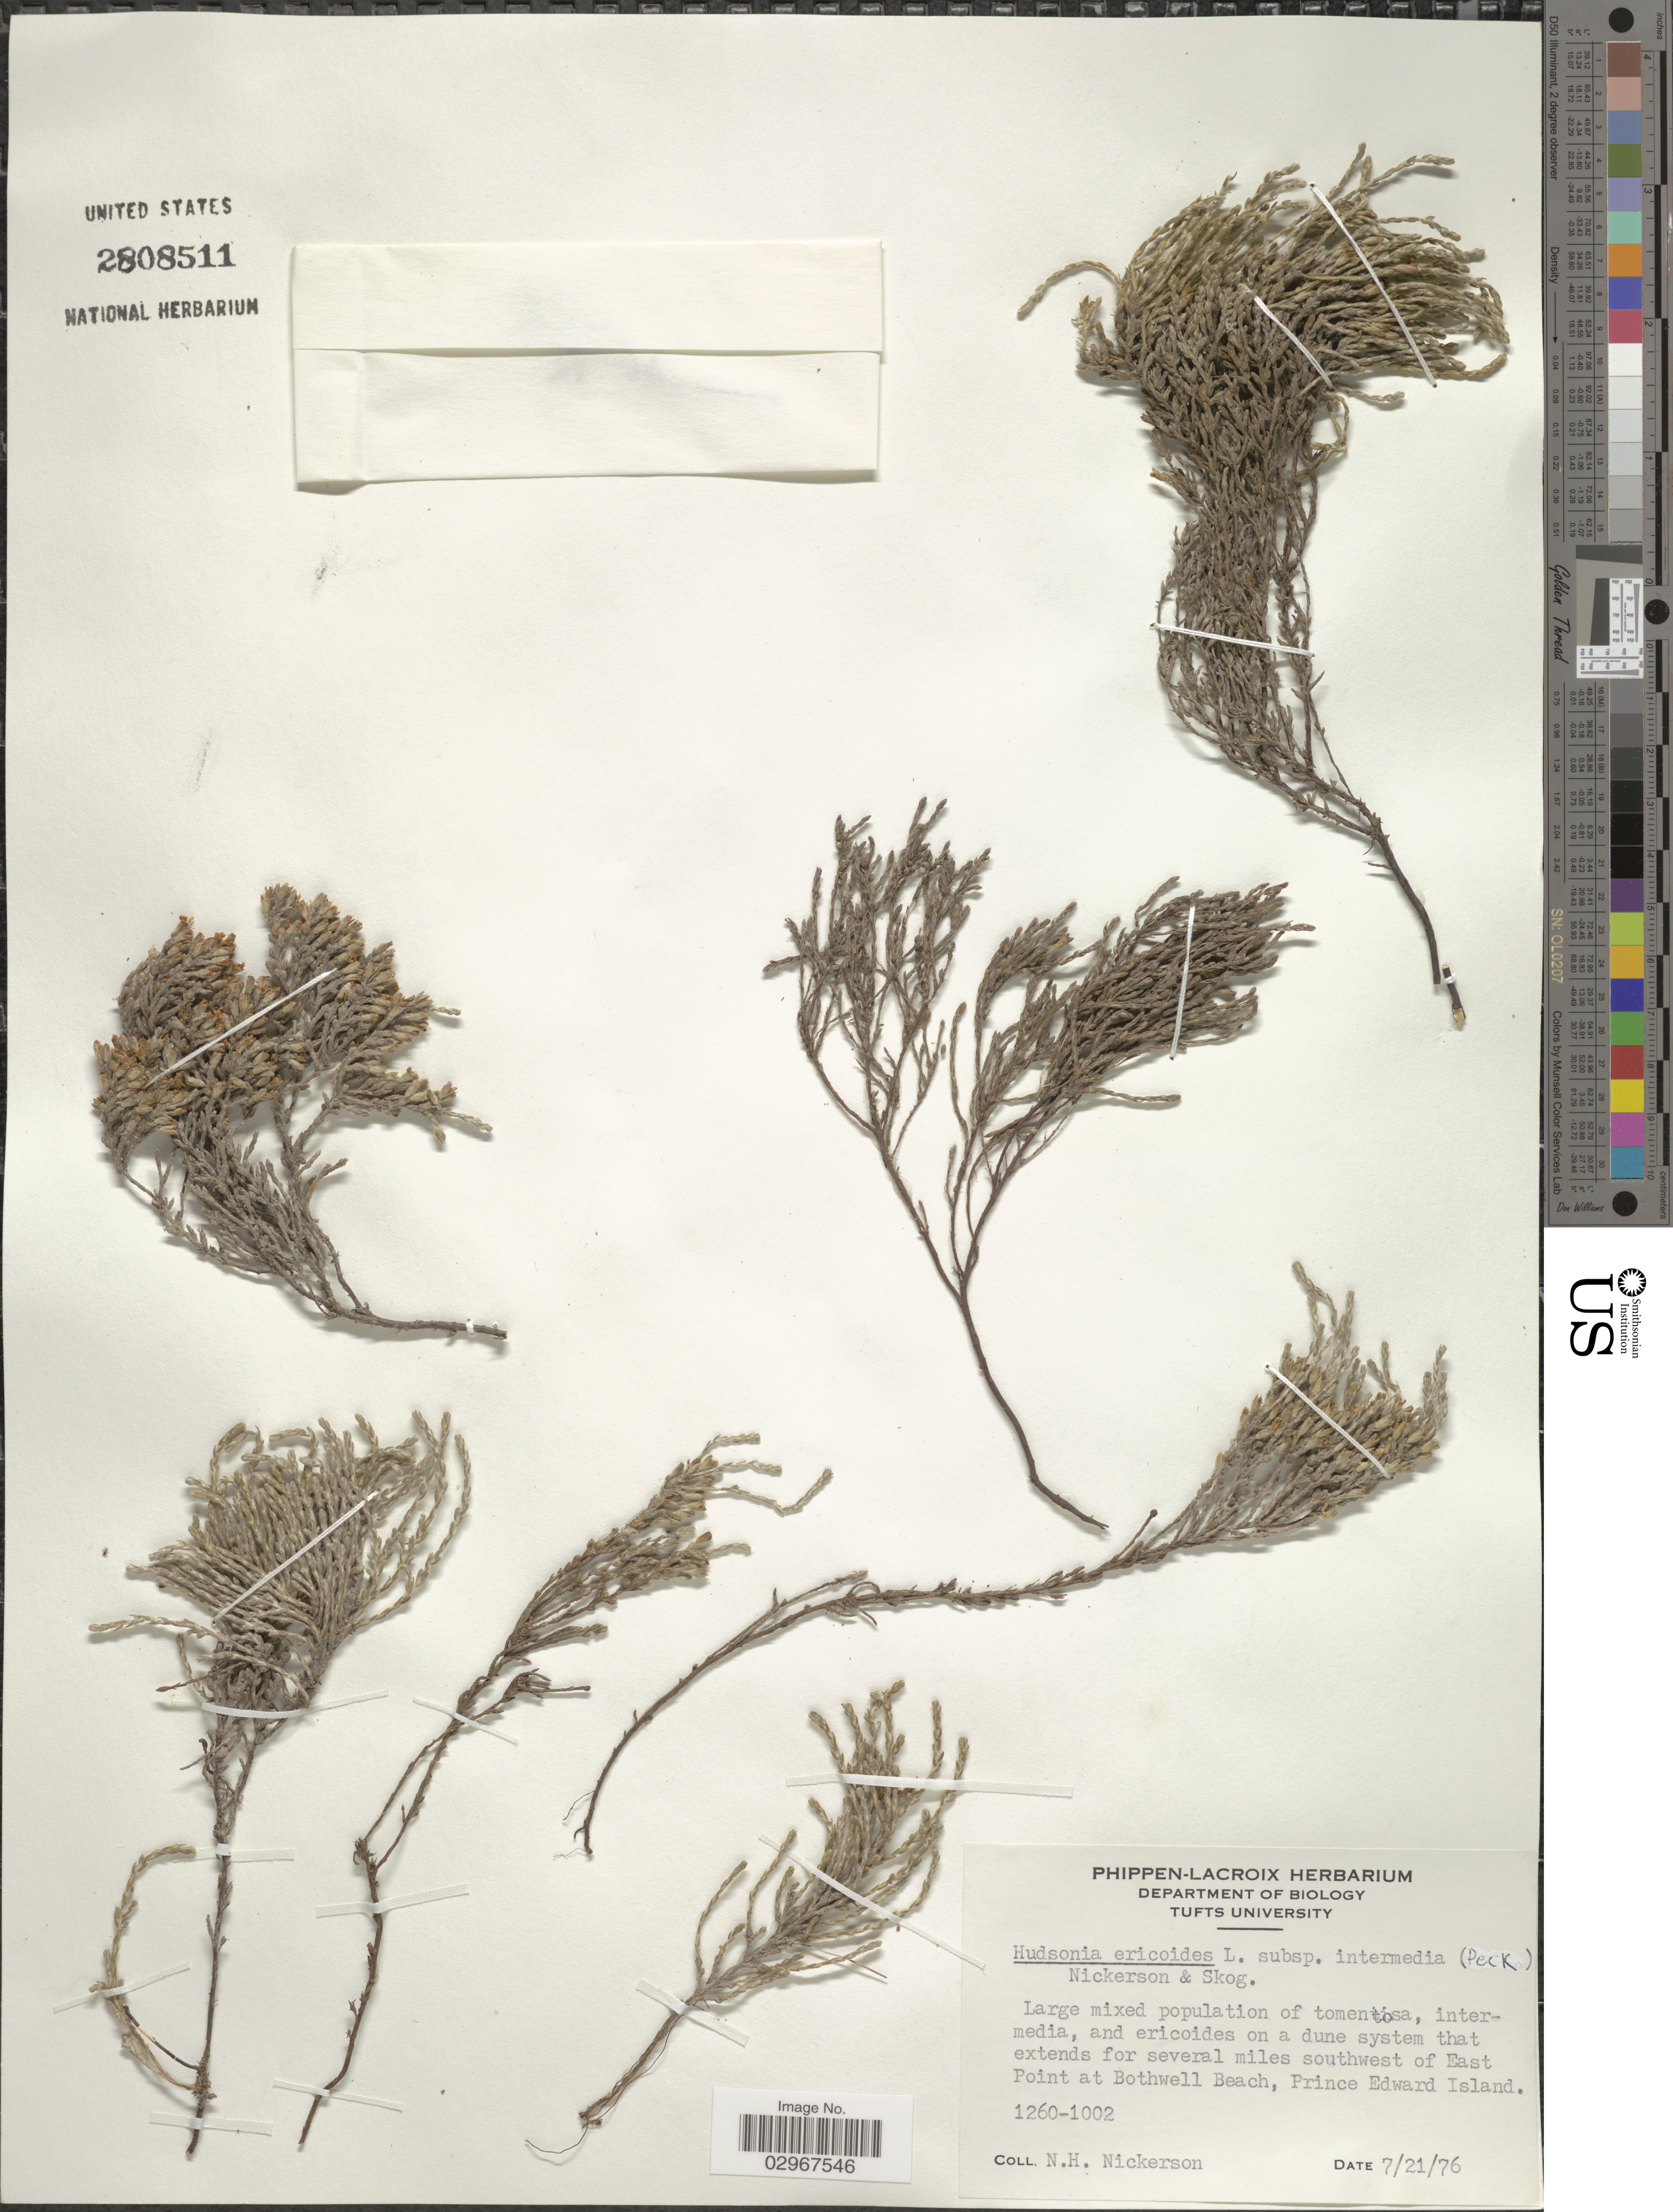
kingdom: Plantae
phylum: Tracheophyta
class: Magnoliopsida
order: Malvales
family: Cistaceae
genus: Hudsonia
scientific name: Hudsonia ericoides subsp. intermedia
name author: (Peck) N.H. Nick. & J.E. Skog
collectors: N. Nickerson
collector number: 1260-1002?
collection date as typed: Transcribed d/m/y: 21/7/76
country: Canada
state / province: Prince Edward Island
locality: Several miles southwest of East Point at Bothwell Beach.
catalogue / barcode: US 2808511